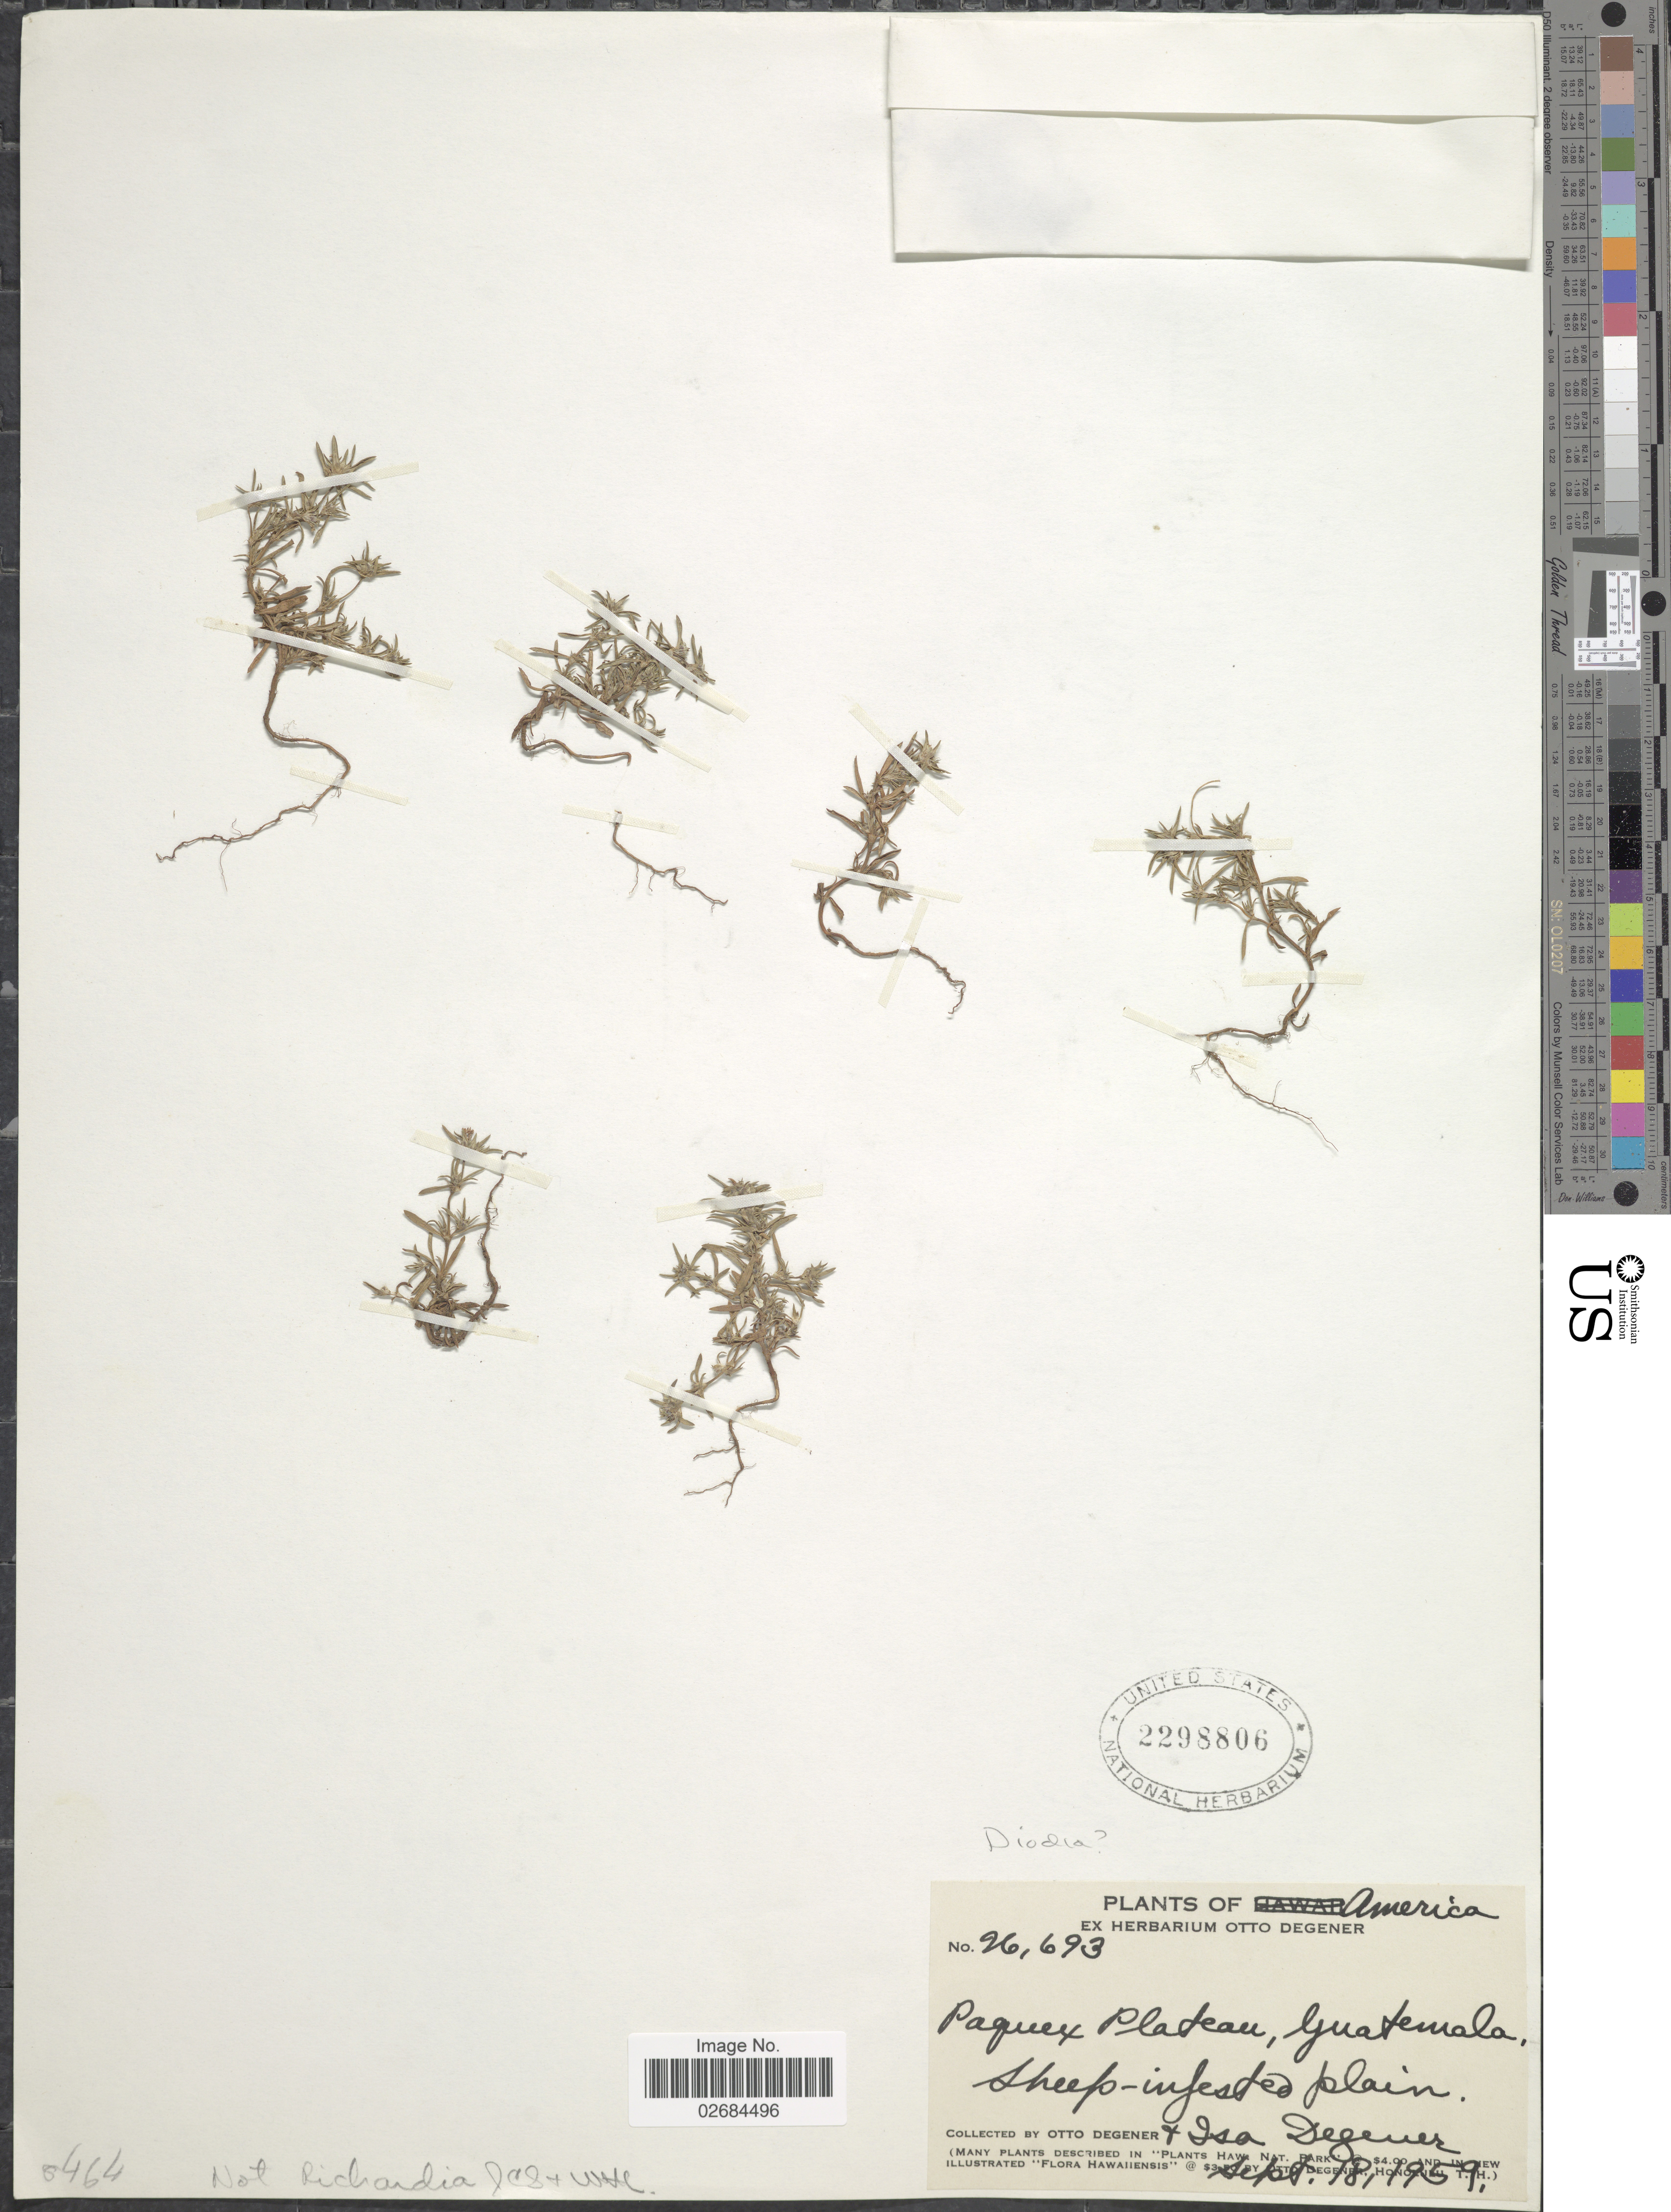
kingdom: Plantae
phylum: Tracheophyta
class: Magnoliopsida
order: Gentianales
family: Rubiaceae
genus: Diodia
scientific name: Diodia sp.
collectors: O. Degener & I. Degener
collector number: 26693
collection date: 1959-09-18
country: Guatemala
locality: Paquex Plateau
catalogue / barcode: US 2298806